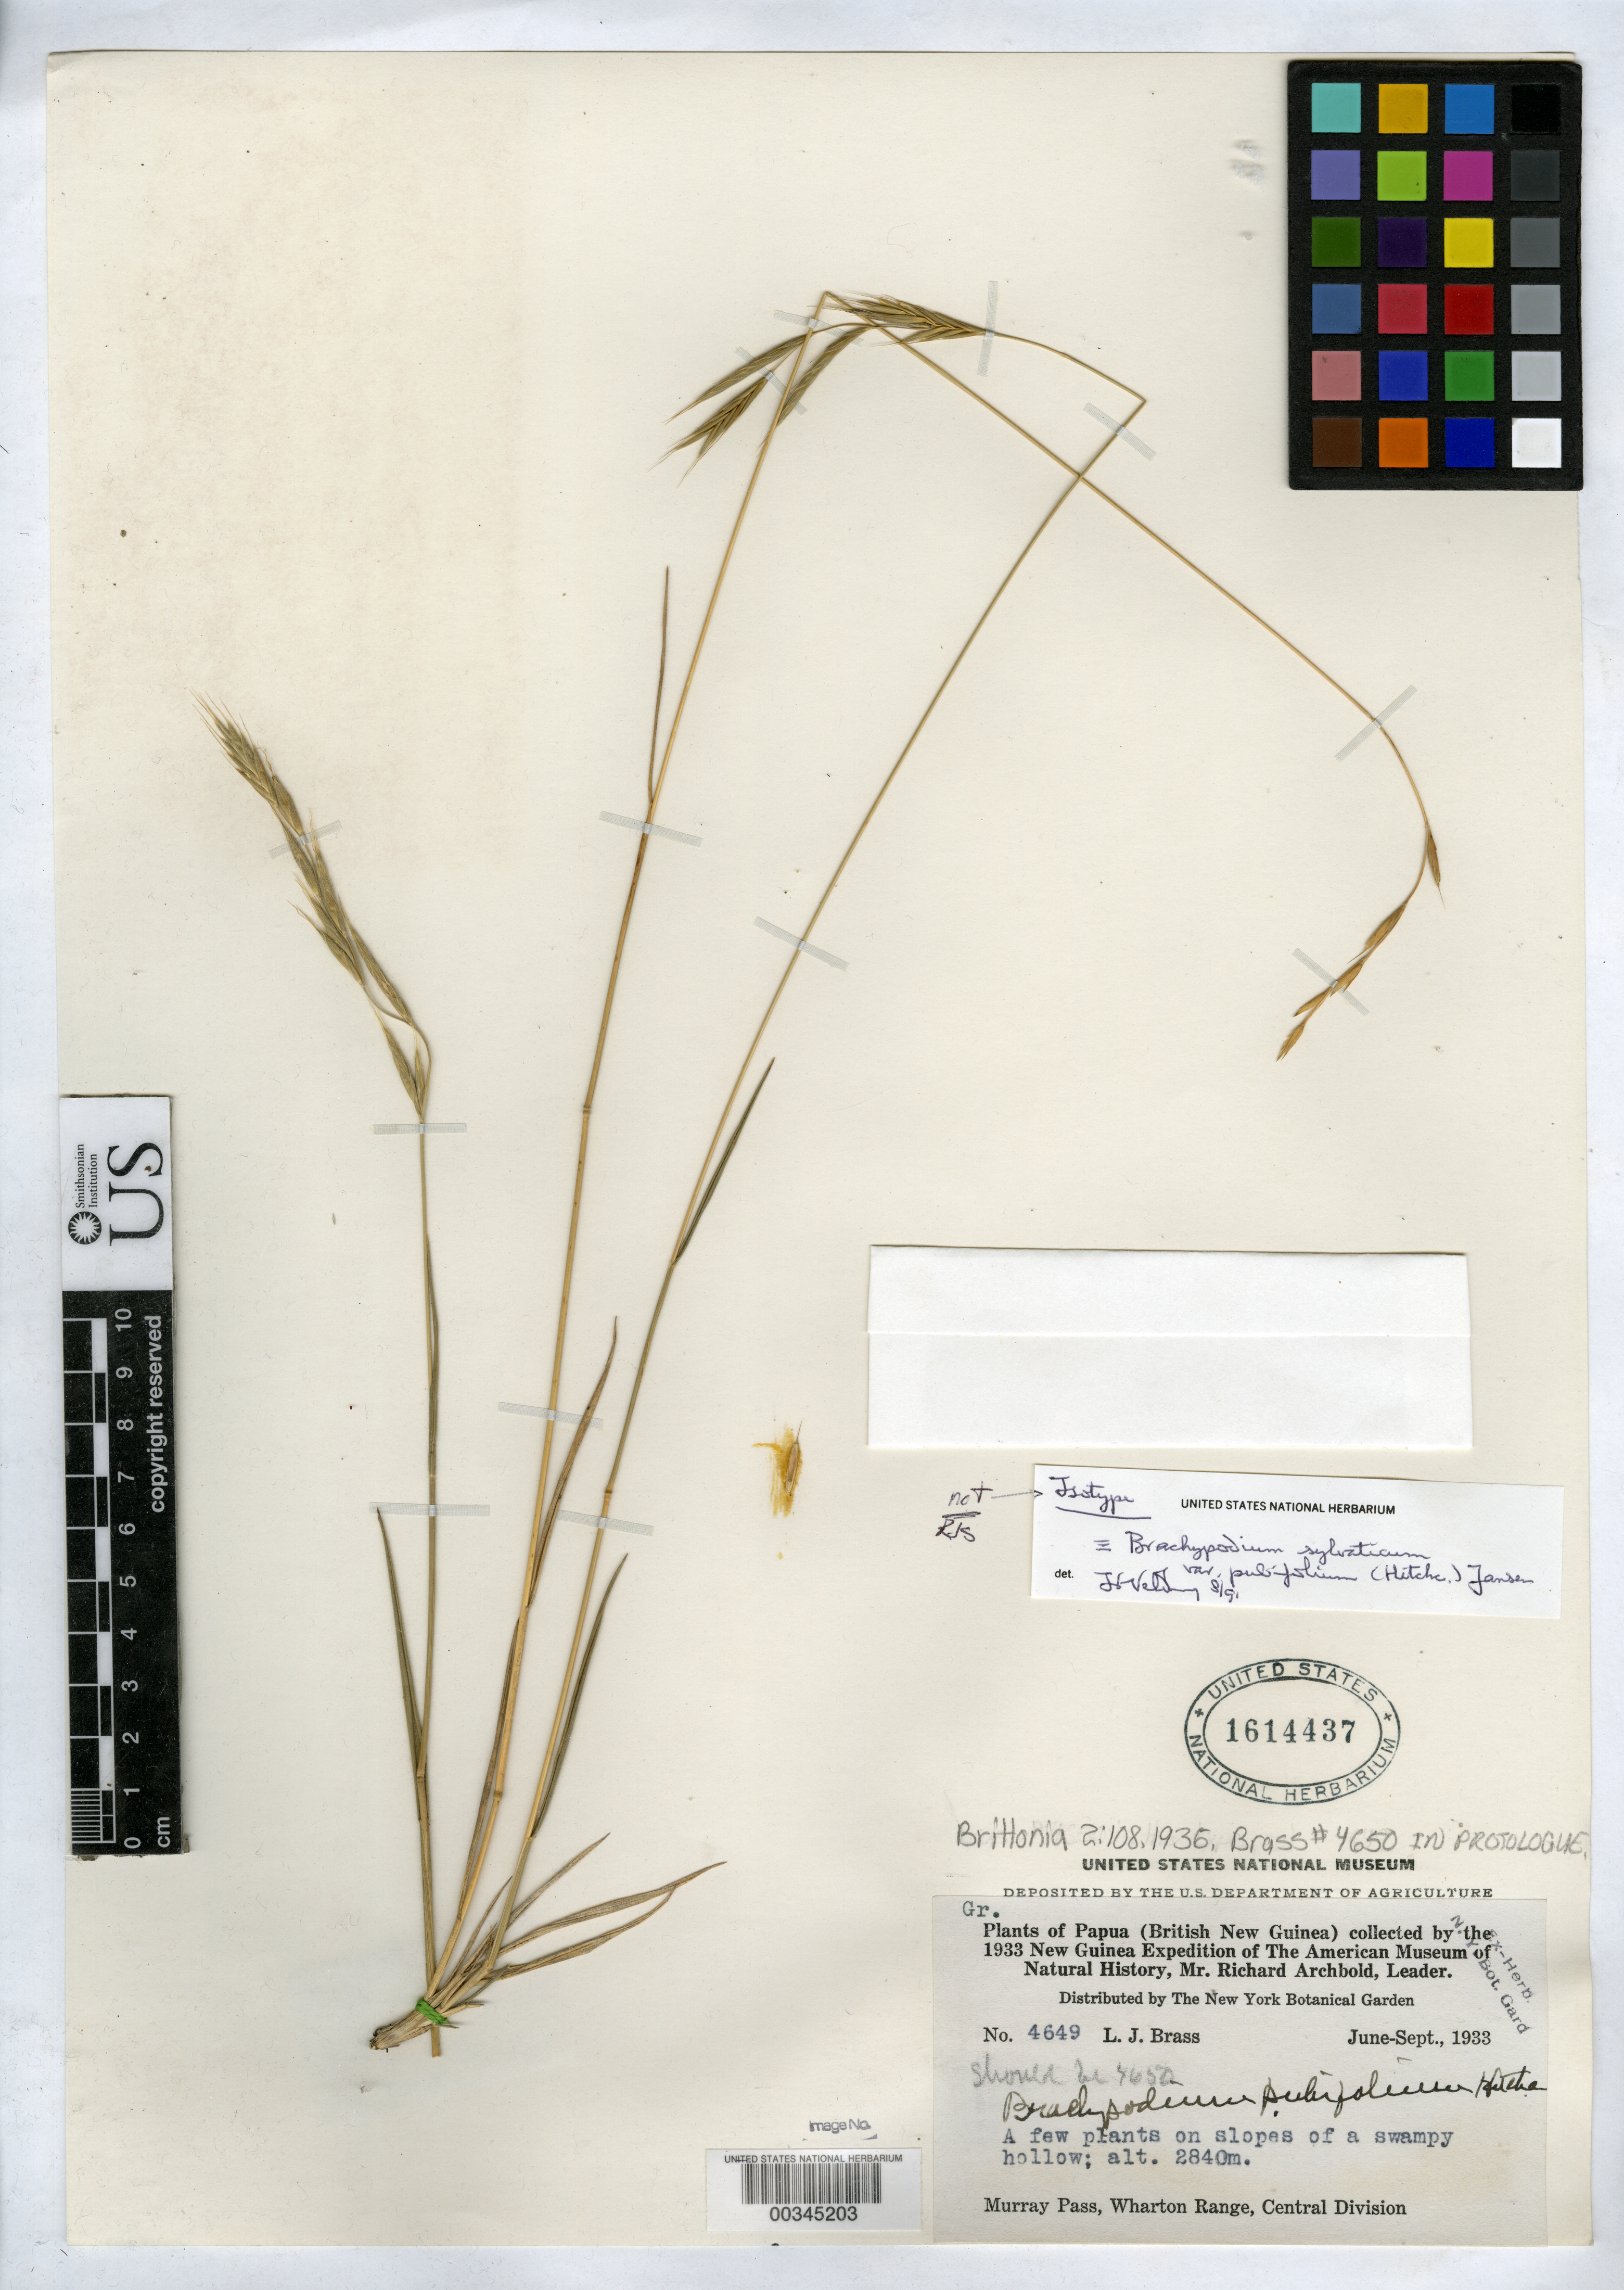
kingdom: Plantae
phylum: Tracheophyta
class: Liliopsida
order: Poales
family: Poaceae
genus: Brachypodium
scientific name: Brachypodium pubifolium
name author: Hitchc.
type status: Isotype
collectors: L. J. Brass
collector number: "4649"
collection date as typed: Jun 1933 to -- Sep 1933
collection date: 1933-06/1933-09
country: Papua New Guinea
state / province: Central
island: New Guinea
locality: Murray Pass, Wharton Range.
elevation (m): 2840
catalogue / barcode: US 1614437